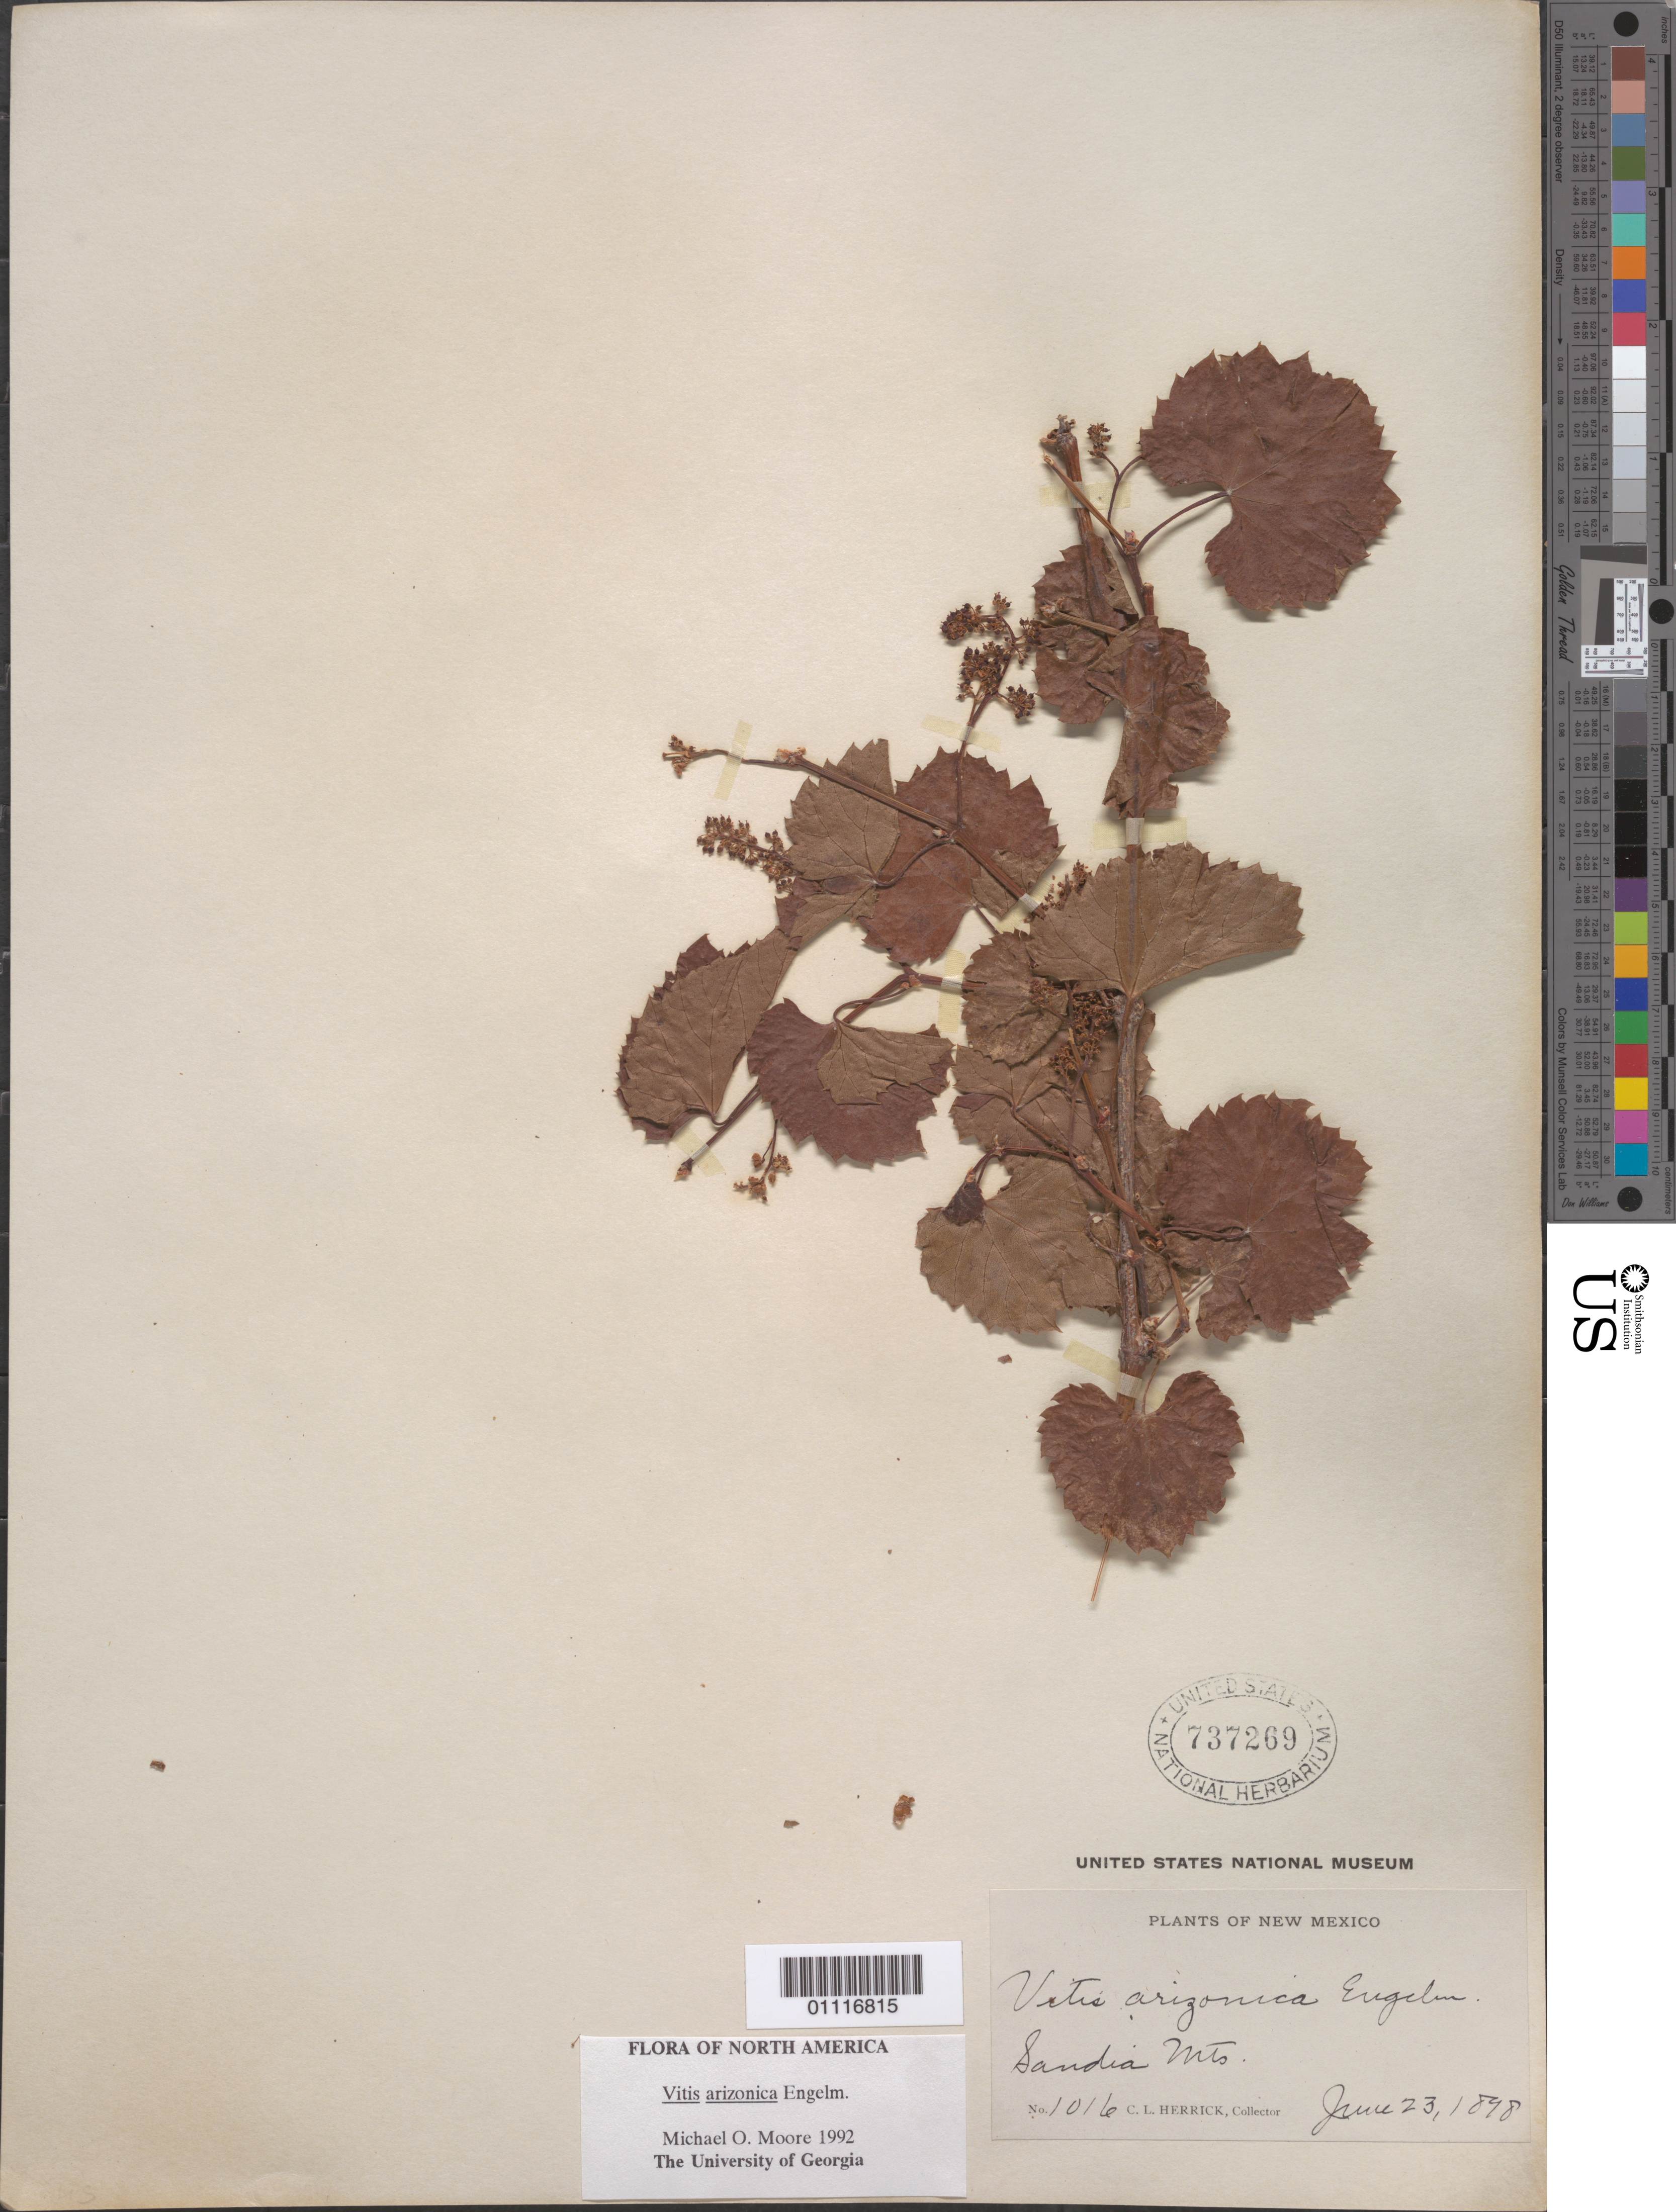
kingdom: Plantae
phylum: Tracheophyta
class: Magnoliopsida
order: Vitales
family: Vitaceae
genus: Vitis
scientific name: Vitis arizonica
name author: Engelm.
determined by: Moore, M. O.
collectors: C. Herrick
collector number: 1016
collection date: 1898-06-23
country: United States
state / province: New Mexico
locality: Sandia Mts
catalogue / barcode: US 737269